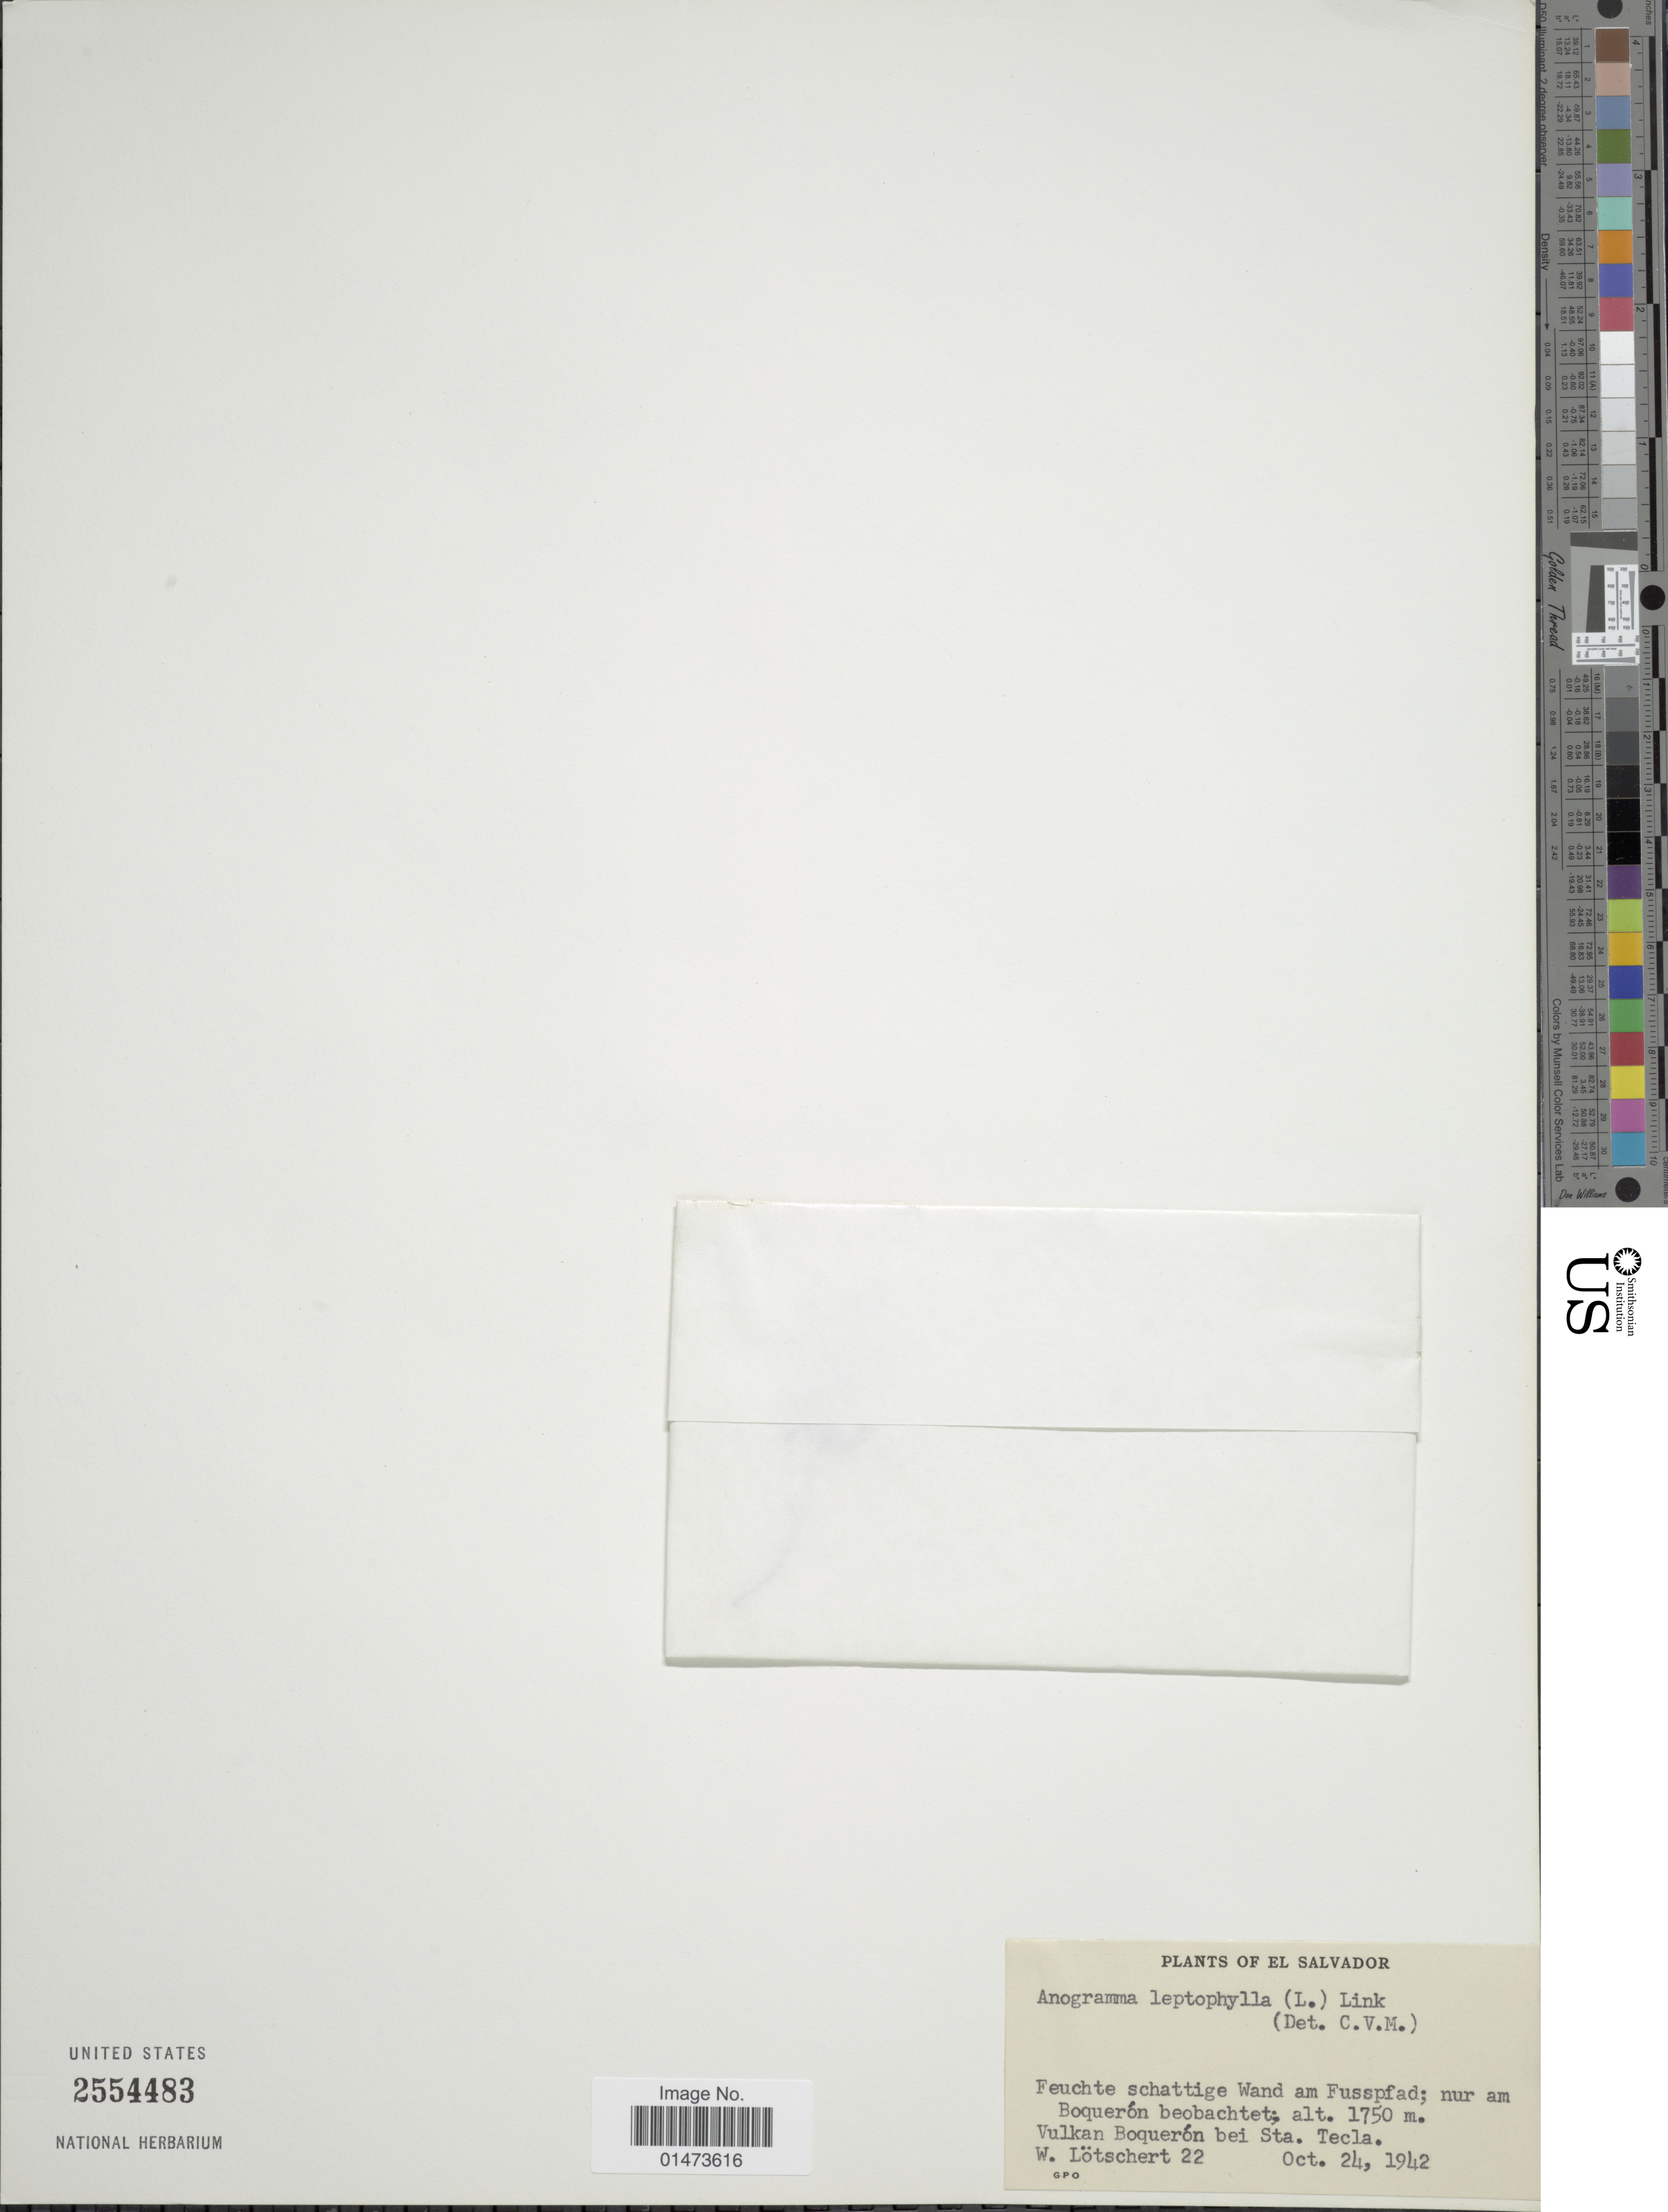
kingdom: Plantae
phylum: Tracheophyta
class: Polypodiopsida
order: Polypodiales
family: Pteridaceae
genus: Anogramma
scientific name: Anogramma leptophylla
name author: (L.) Link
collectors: W. Lötschert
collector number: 22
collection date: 1942-10-24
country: El Salvador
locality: Feuchte schattige Wand am Fisspad; nur am Boquerón beobachtet, Vulkan Boguerón bei Sta. Tecla.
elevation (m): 1750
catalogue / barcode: US 2554483